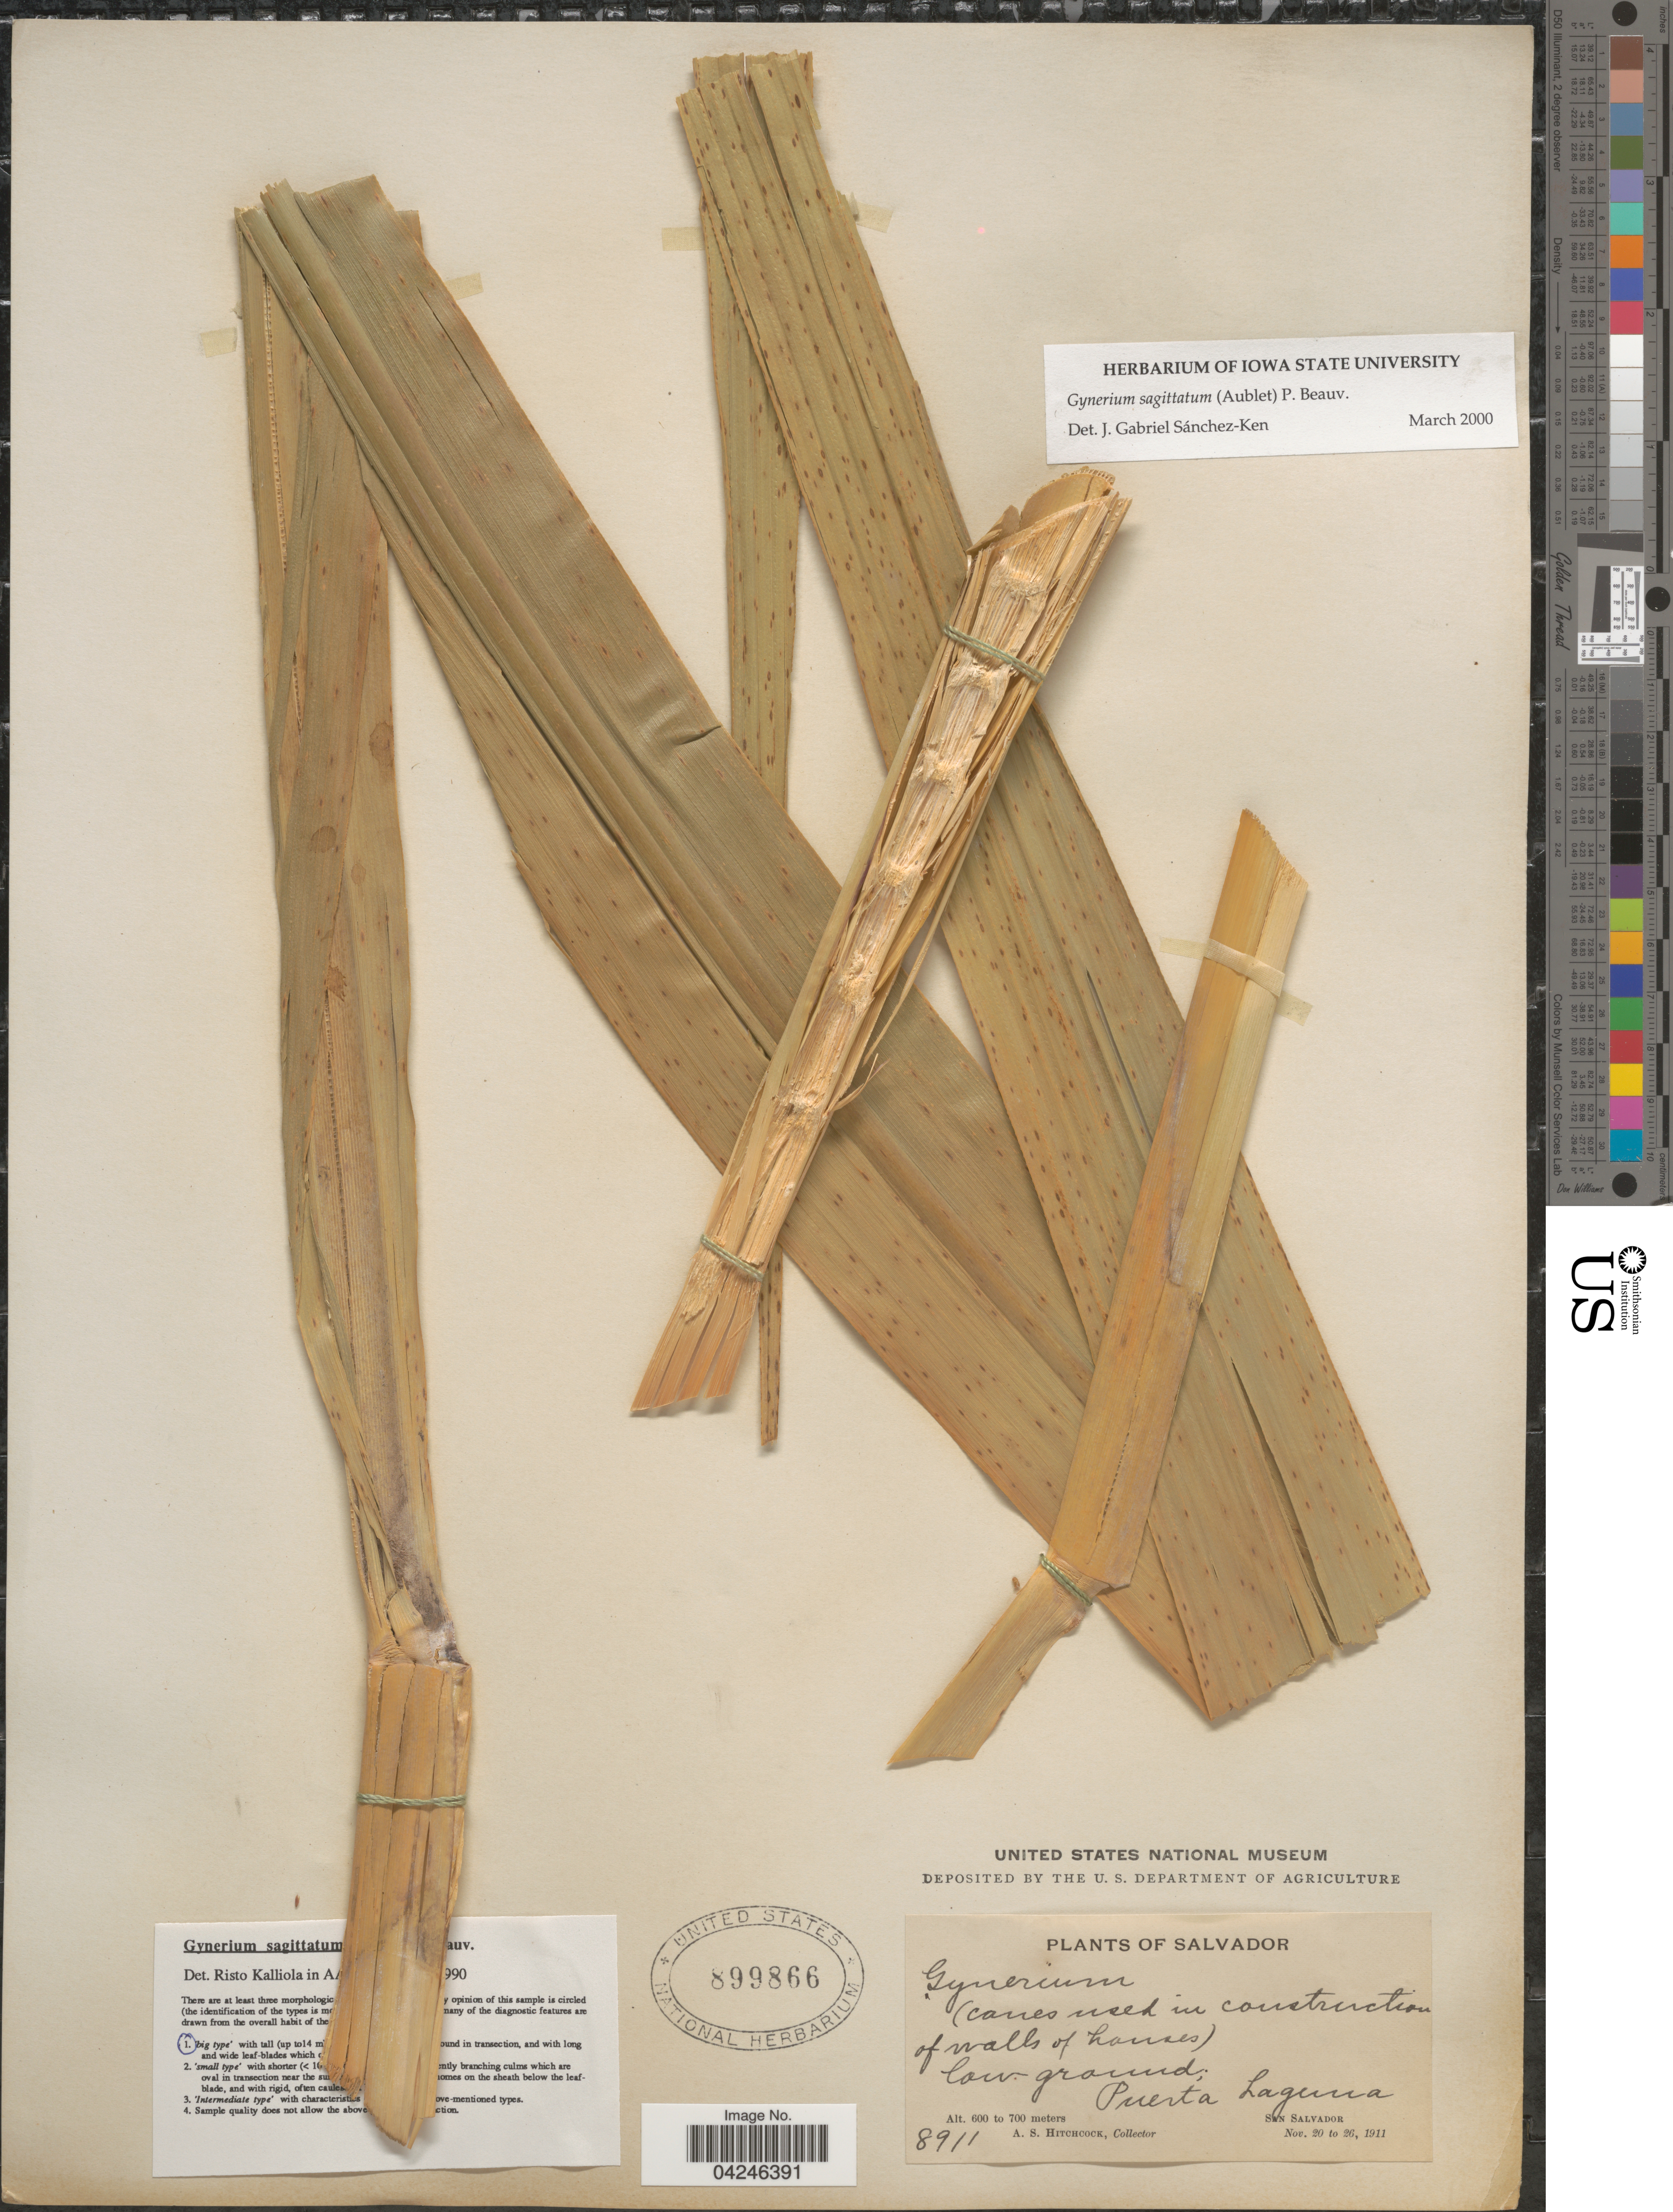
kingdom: Plantae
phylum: Tracheophyta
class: Liliopsida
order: Poales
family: Poaceae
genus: Gynerium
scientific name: Gynerium sagittatum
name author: (Aubl.) P. Beauv.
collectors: A. S. Hitchcock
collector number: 8911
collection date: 1911-11-20/1911-11-26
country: El Salvador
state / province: San Salvador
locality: Puerta Laguna.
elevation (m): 600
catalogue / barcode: US 899866